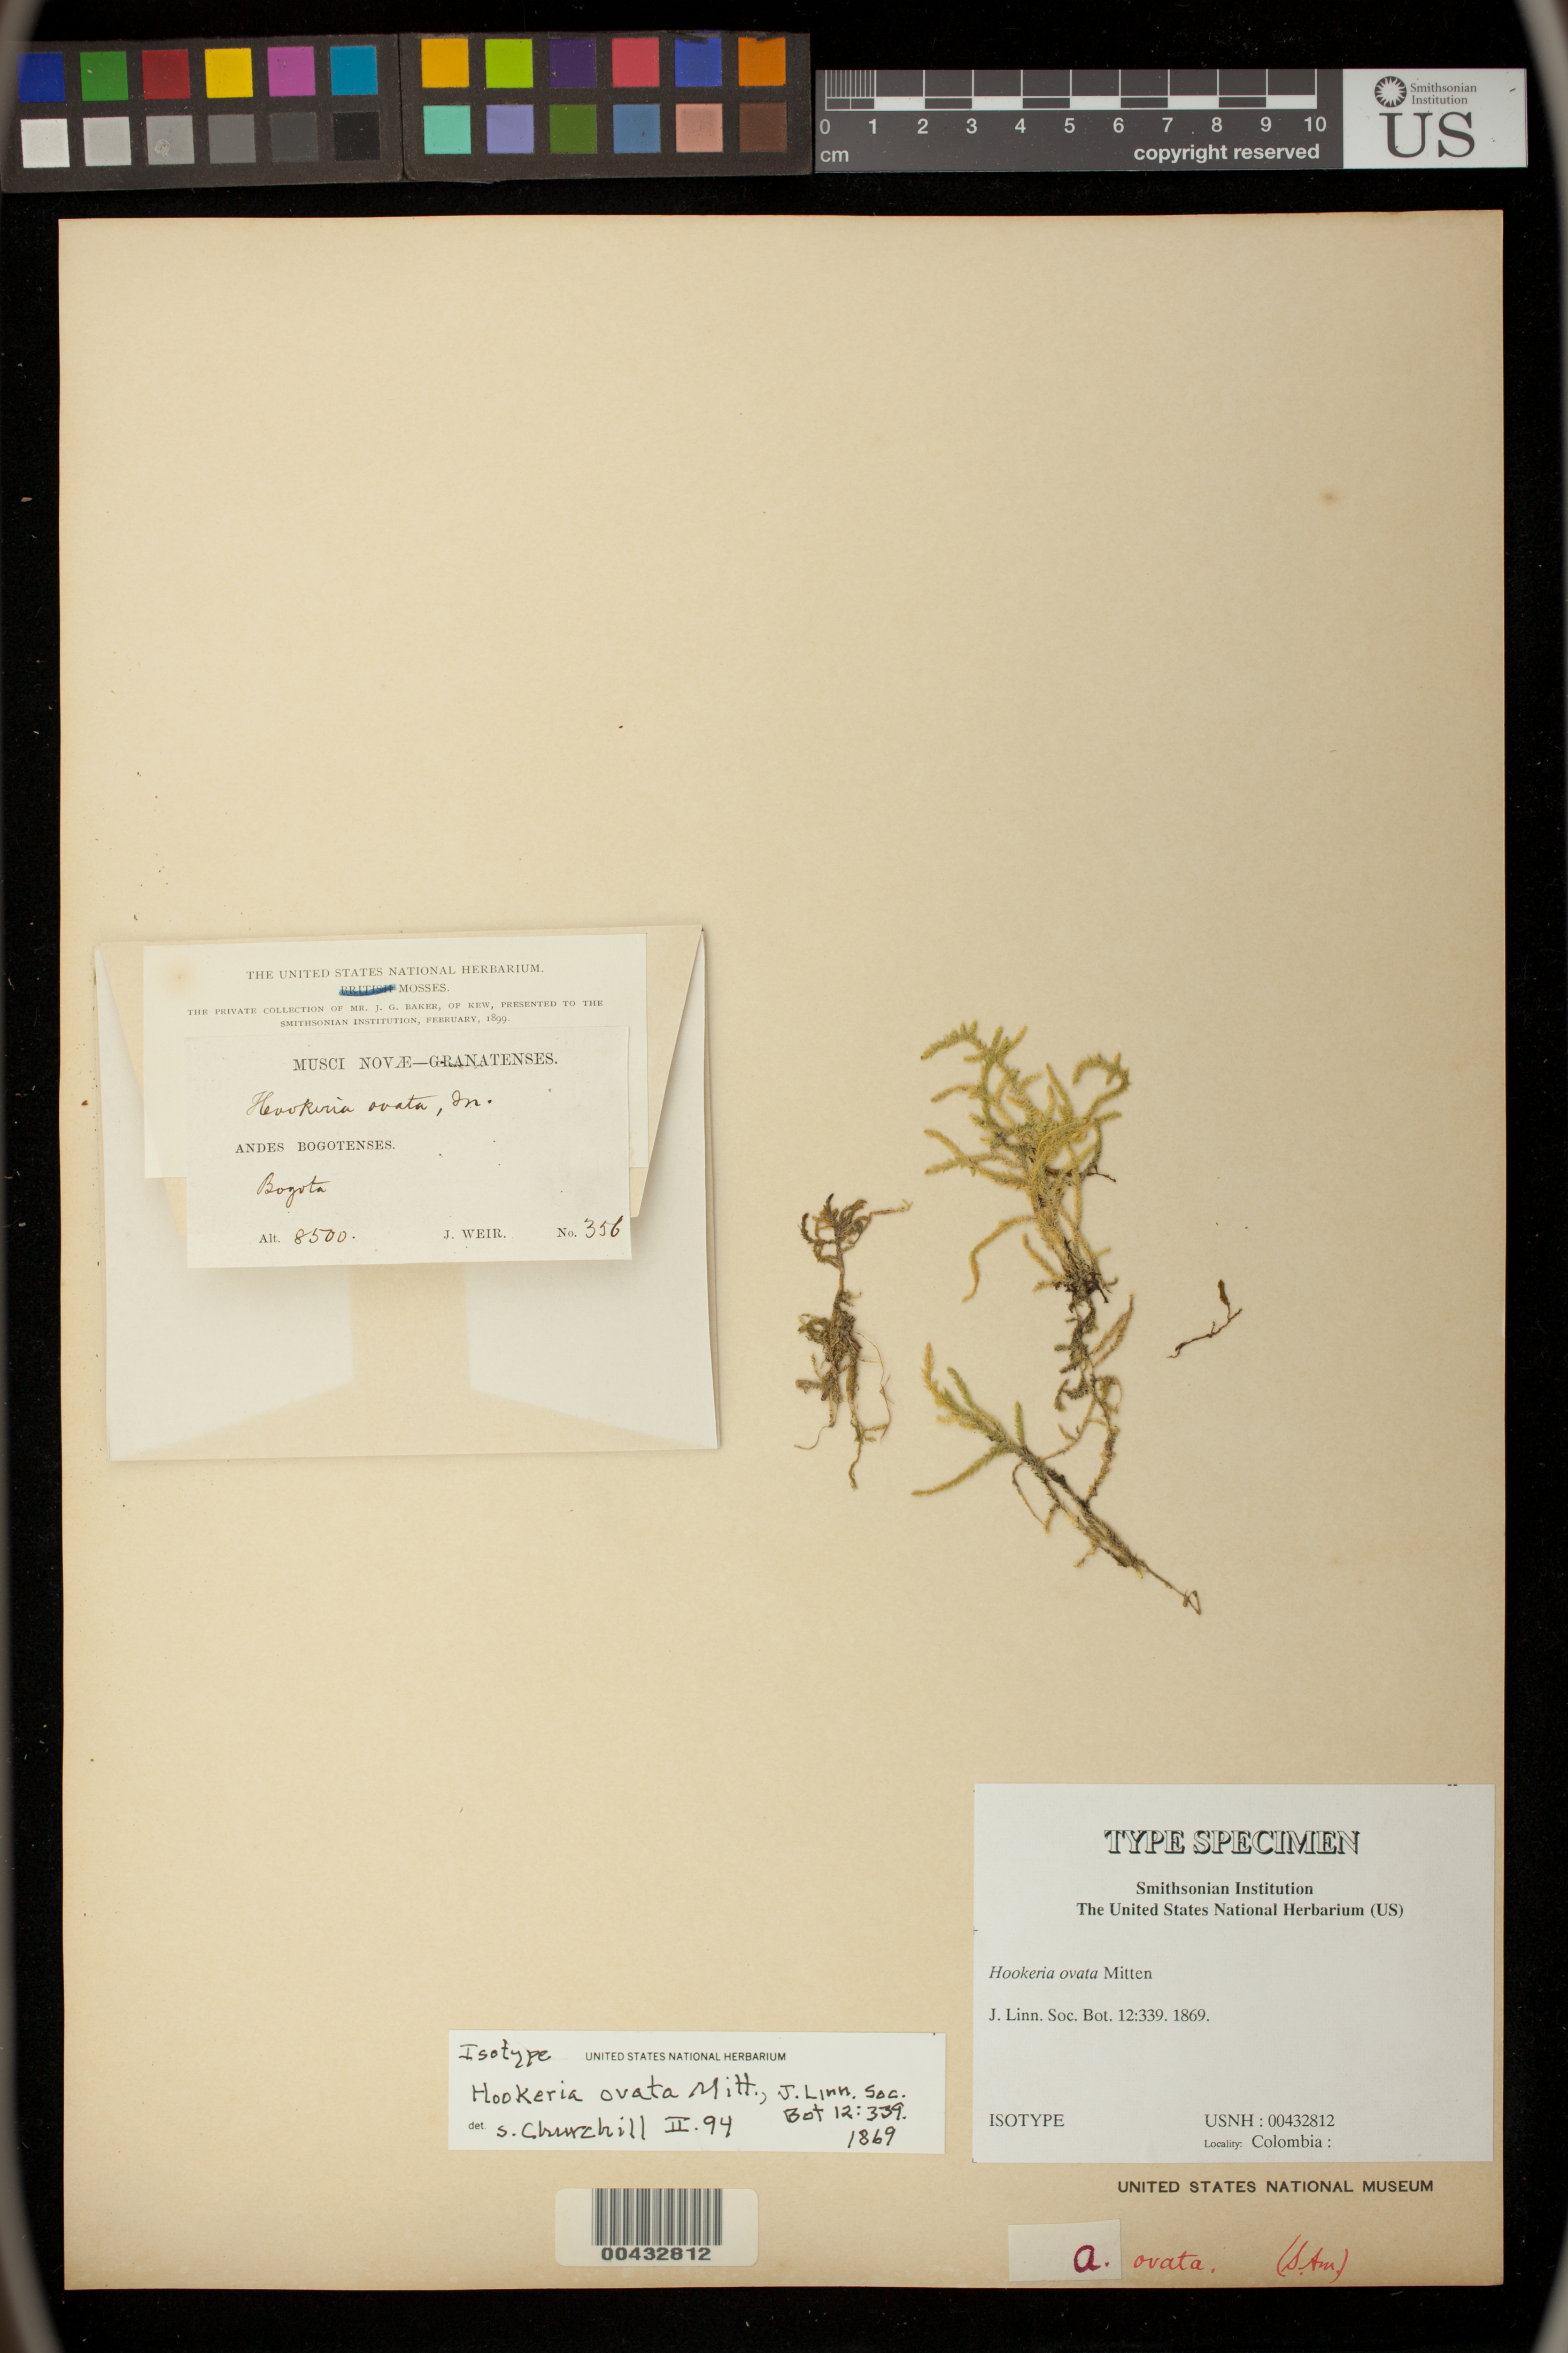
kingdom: Plantae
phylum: Bryophyta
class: Bryopsida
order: Hookeriales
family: Hookeriaceae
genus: Hookeria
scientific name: Hookeria ovata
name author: Mitt.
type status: Isotype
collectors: J. Weir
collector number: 356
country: Colombia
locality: Andes Bogotenses, Bogota.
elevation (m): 2591